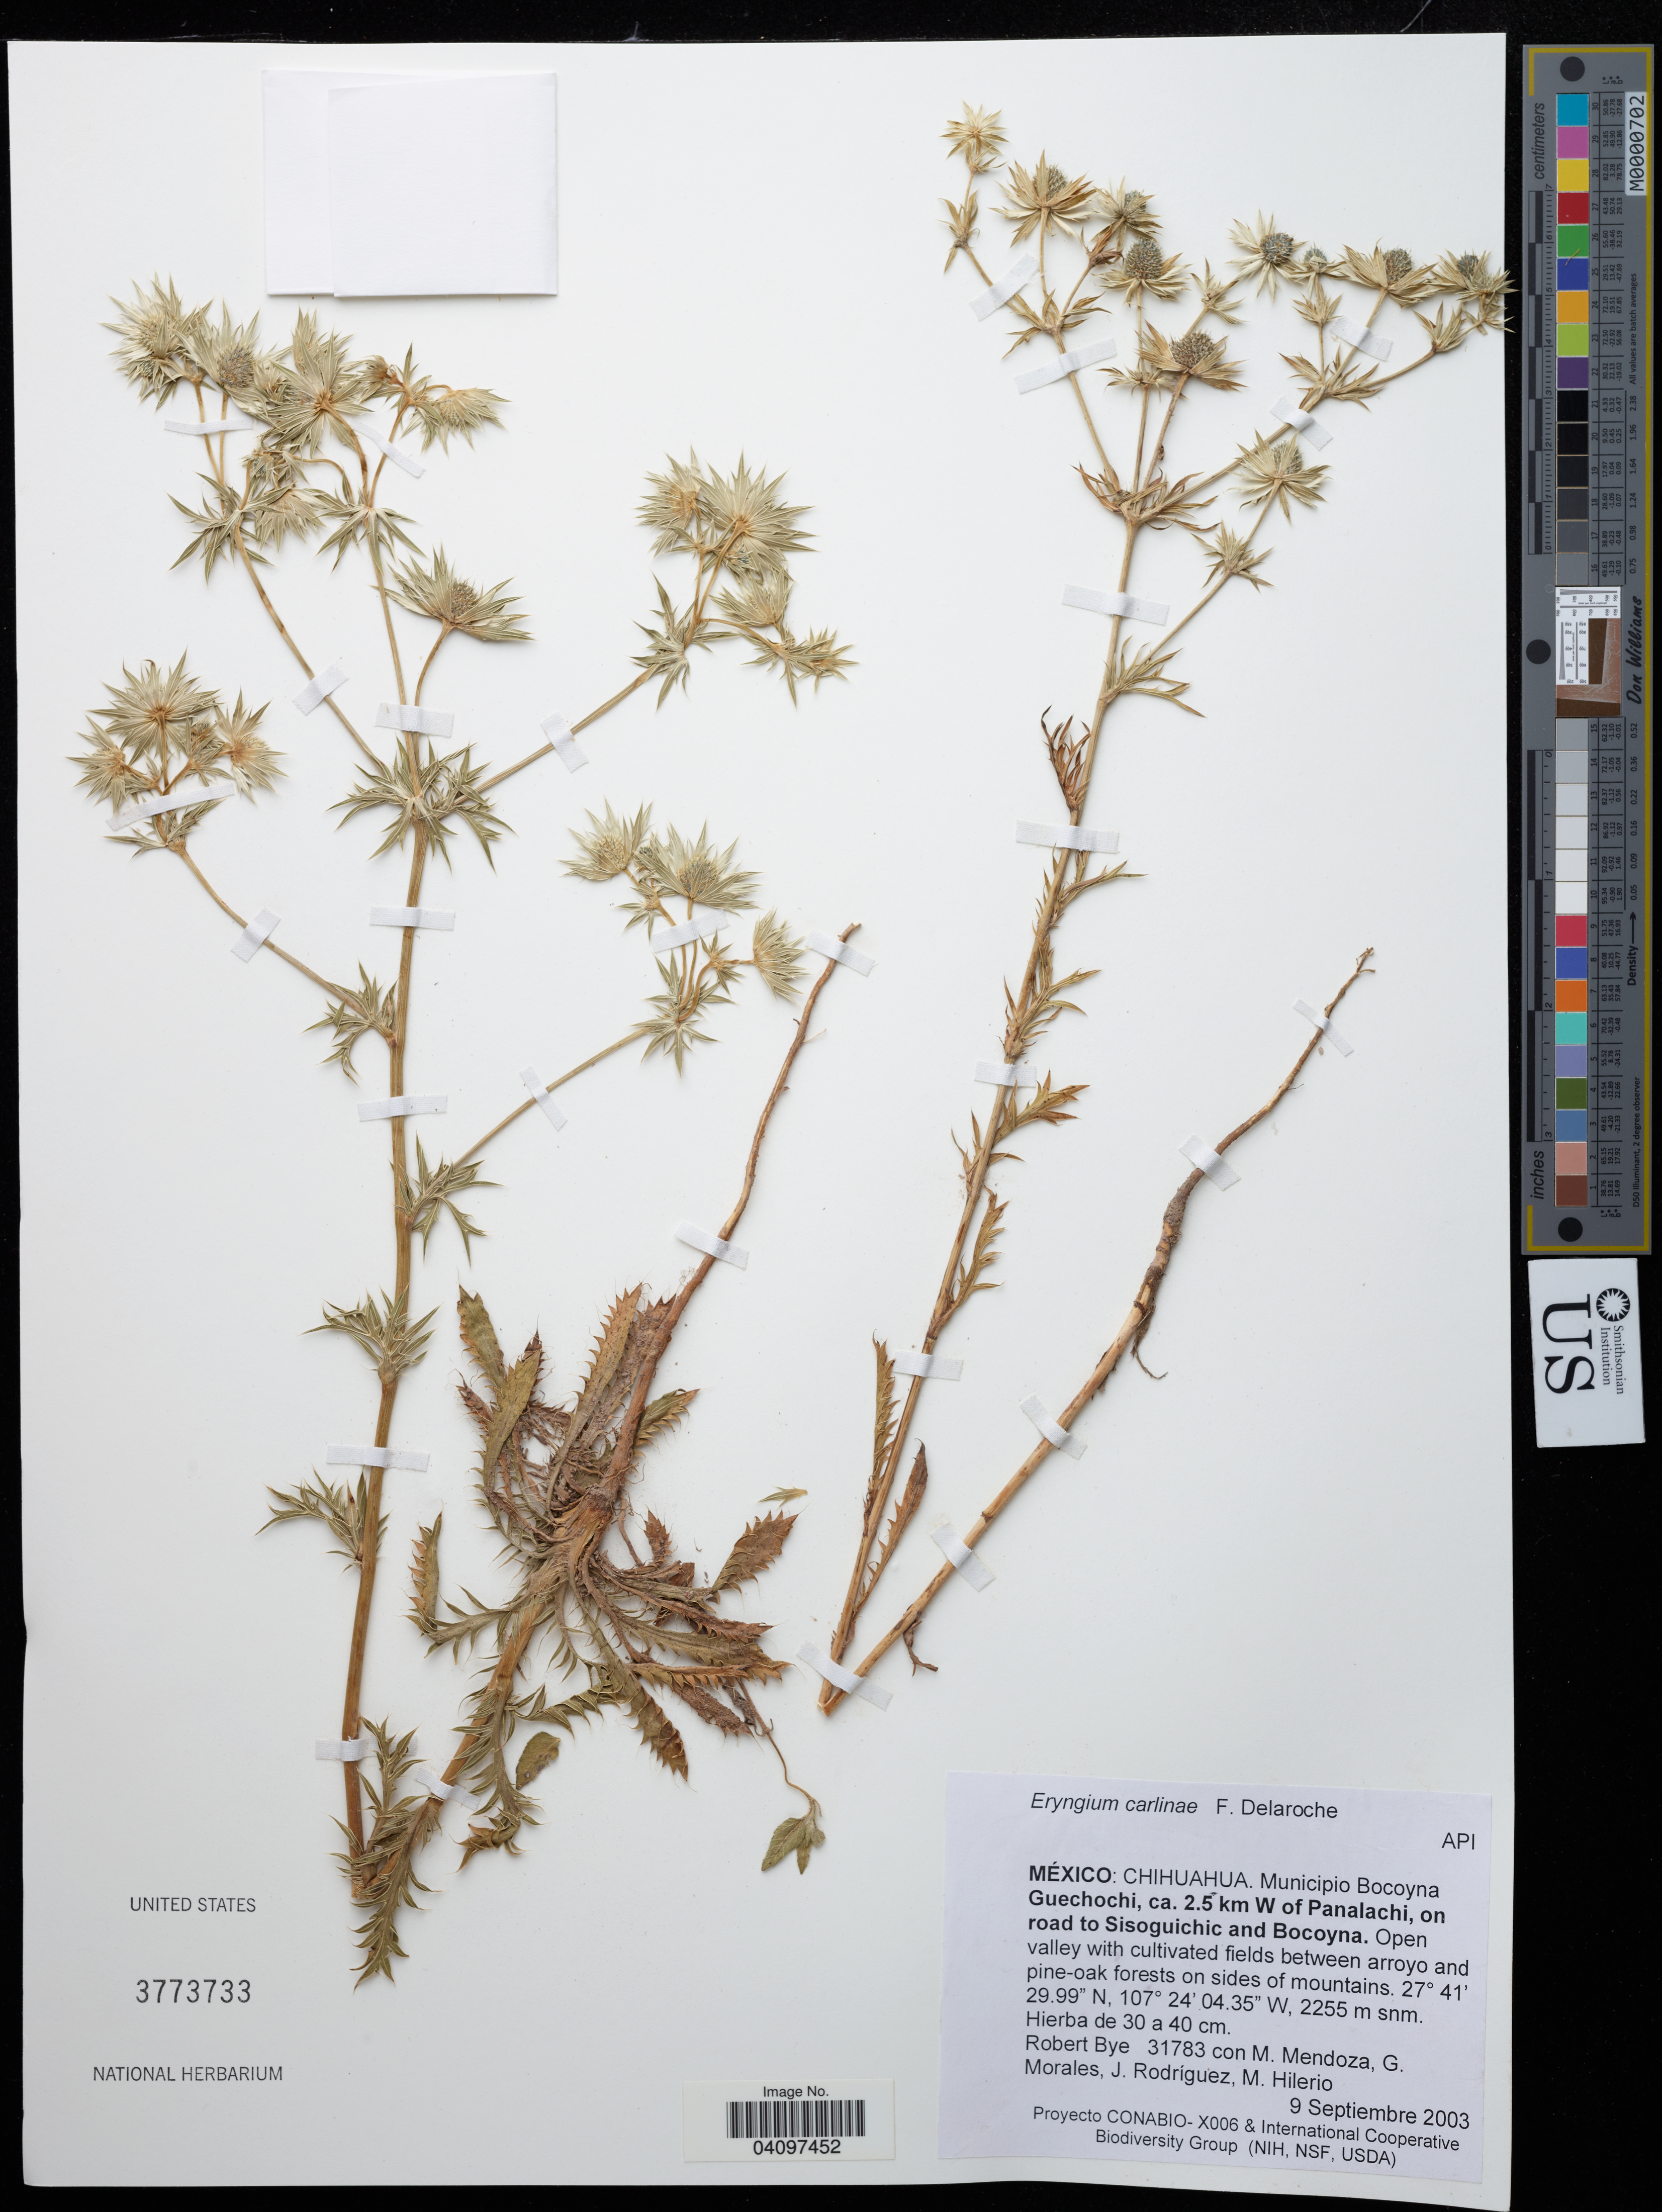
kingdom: Plantae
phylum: Tracheophyta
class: Magnoliopsida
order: Apiales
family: Apiaceae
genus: Eryngium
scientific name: Eryngium carlinae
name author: F. Delaroche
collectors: R. Bye, M. Mendoza, G. Morales & J. Rodríguez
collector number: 31783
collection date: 2003-09-09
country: Mexico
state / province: Chihuahua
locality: Municipio Bocoyna Guechochi, ca. 2.5 km W of Panalachi, on road to Sisoguichic and Bocoyna.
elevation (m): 2255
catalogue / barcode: US 3773733